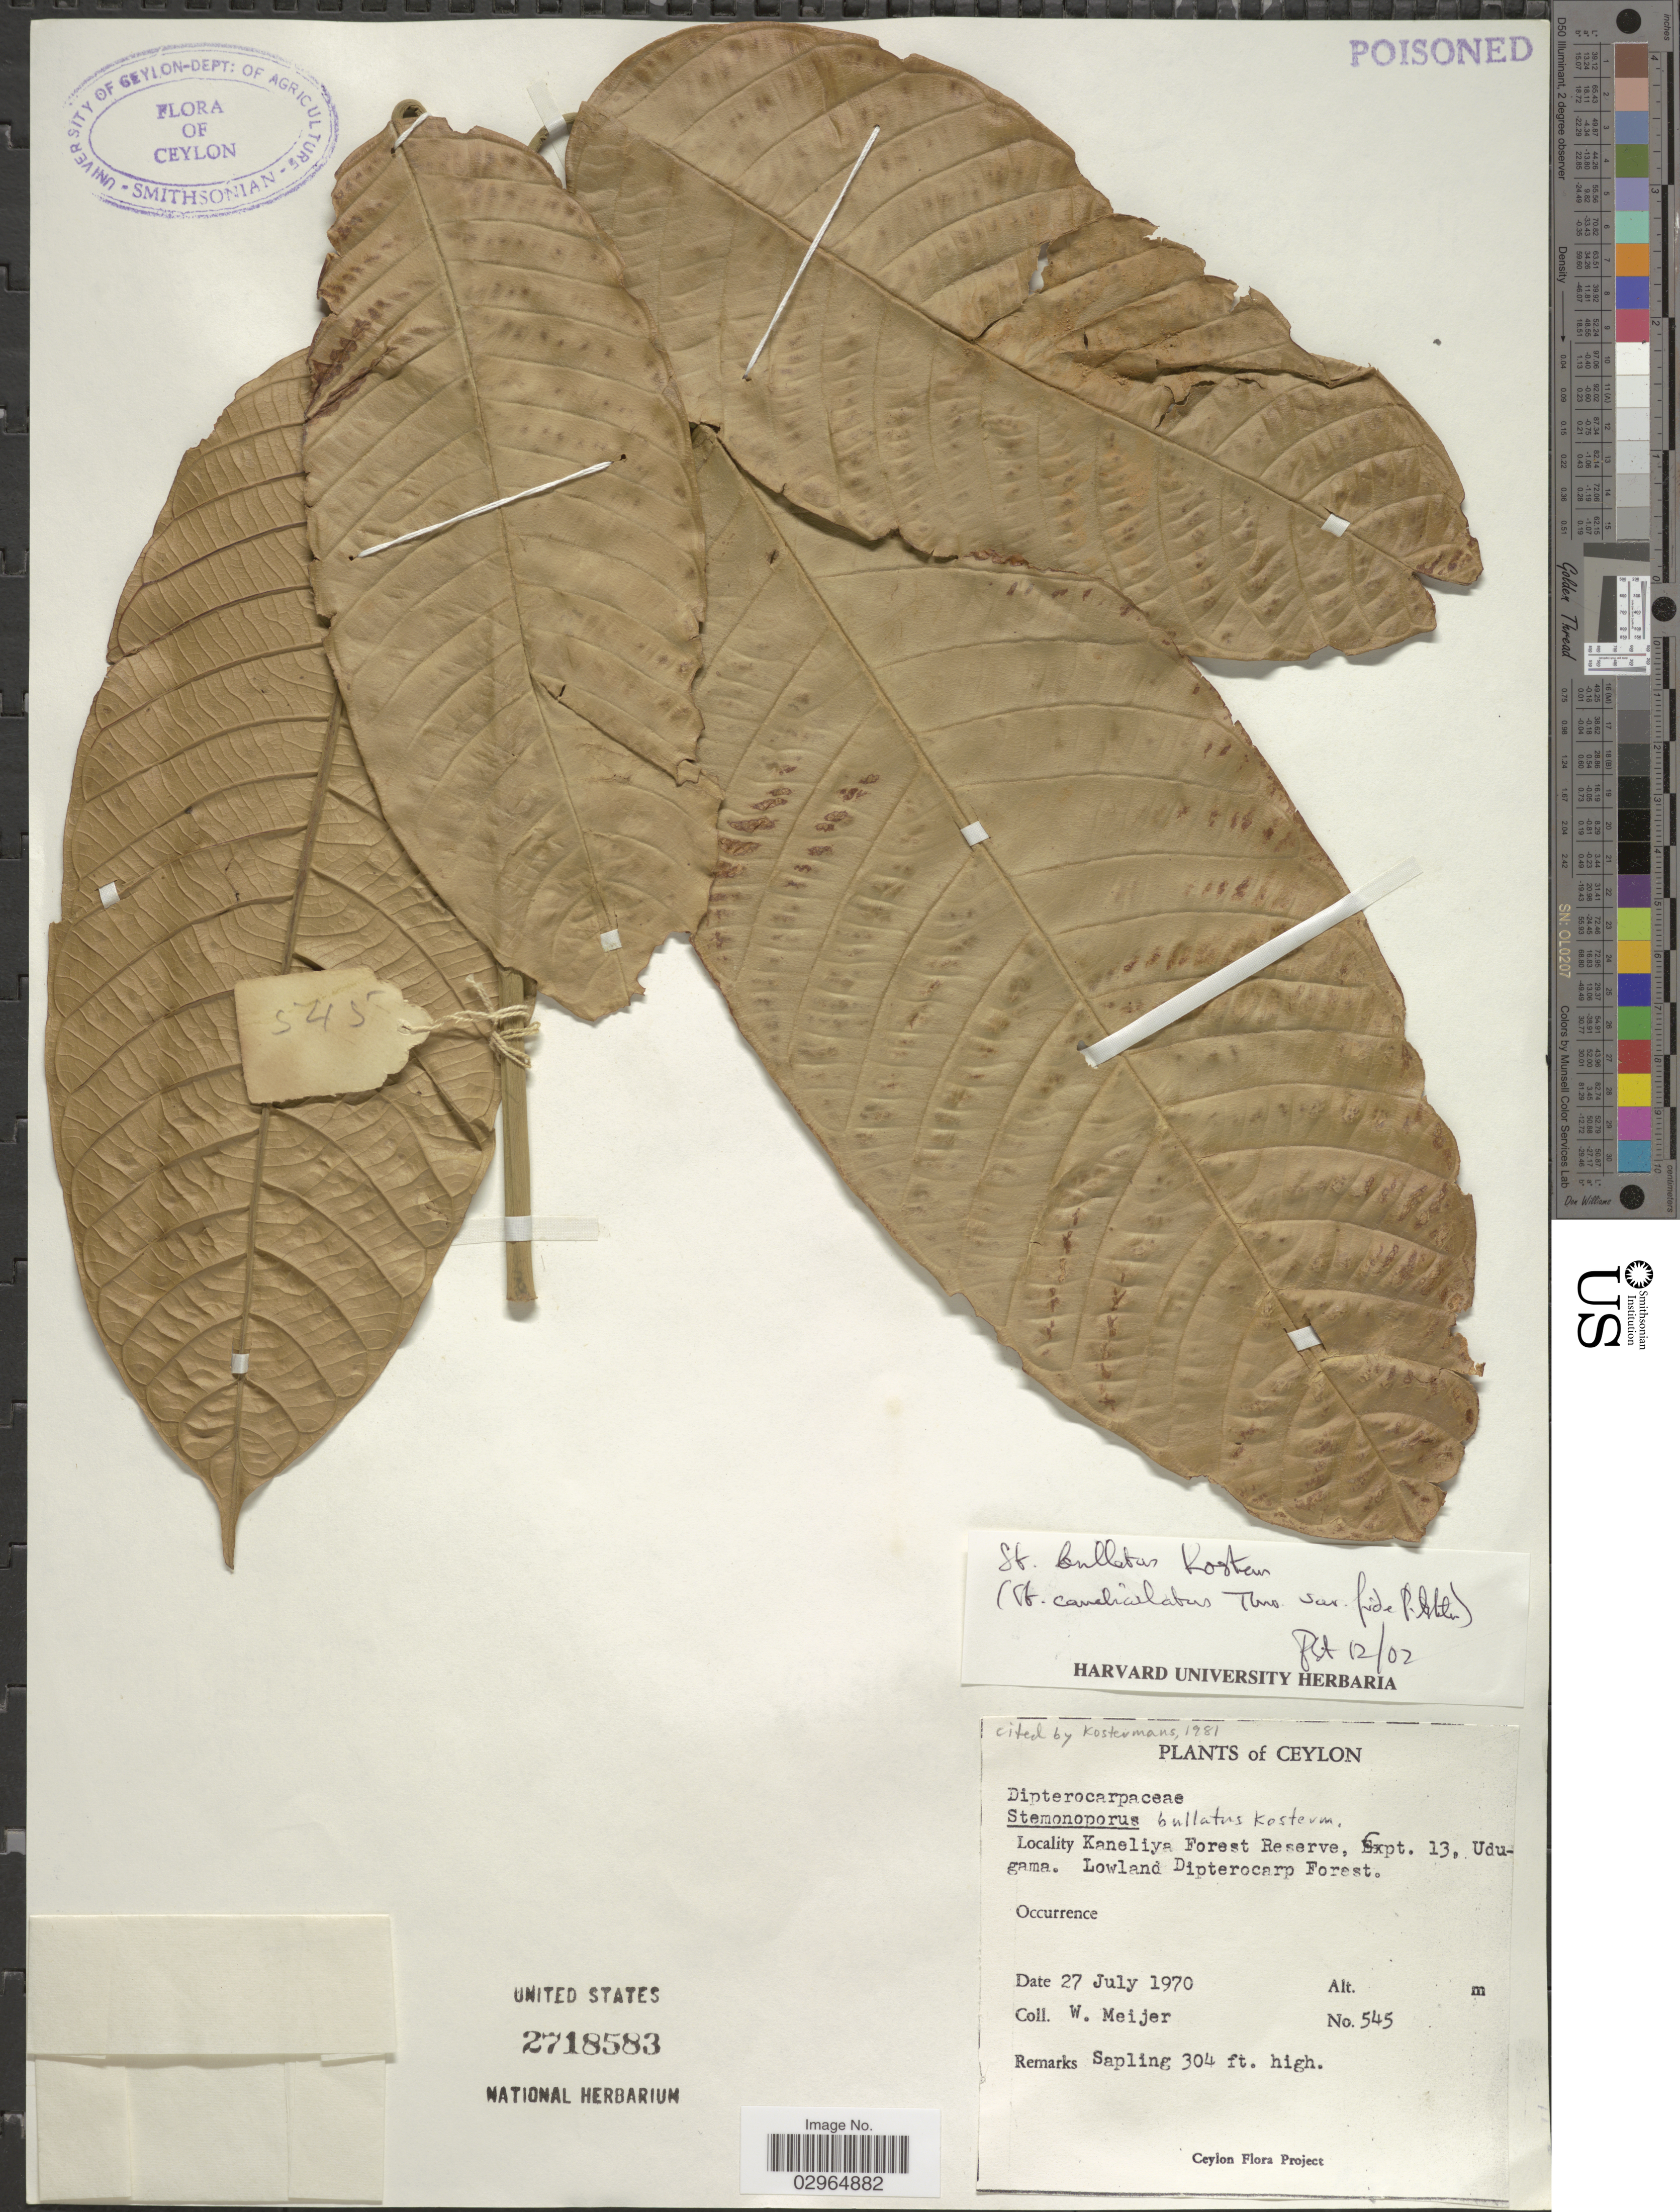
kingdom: Plantae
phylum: Tracheophyta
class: Magnoliopsida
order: Malvales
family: Dipterocarpaceae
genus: Stemonoporus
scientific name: Stemonoporus bullatus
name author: Kosterm.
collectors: W. Meijer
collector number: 545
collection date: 1970-07-27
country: Sri Lanka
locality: Ceylon. Kaneliya Forest Reserve, Expt. 13, Udugama.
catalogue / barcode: US 2718583